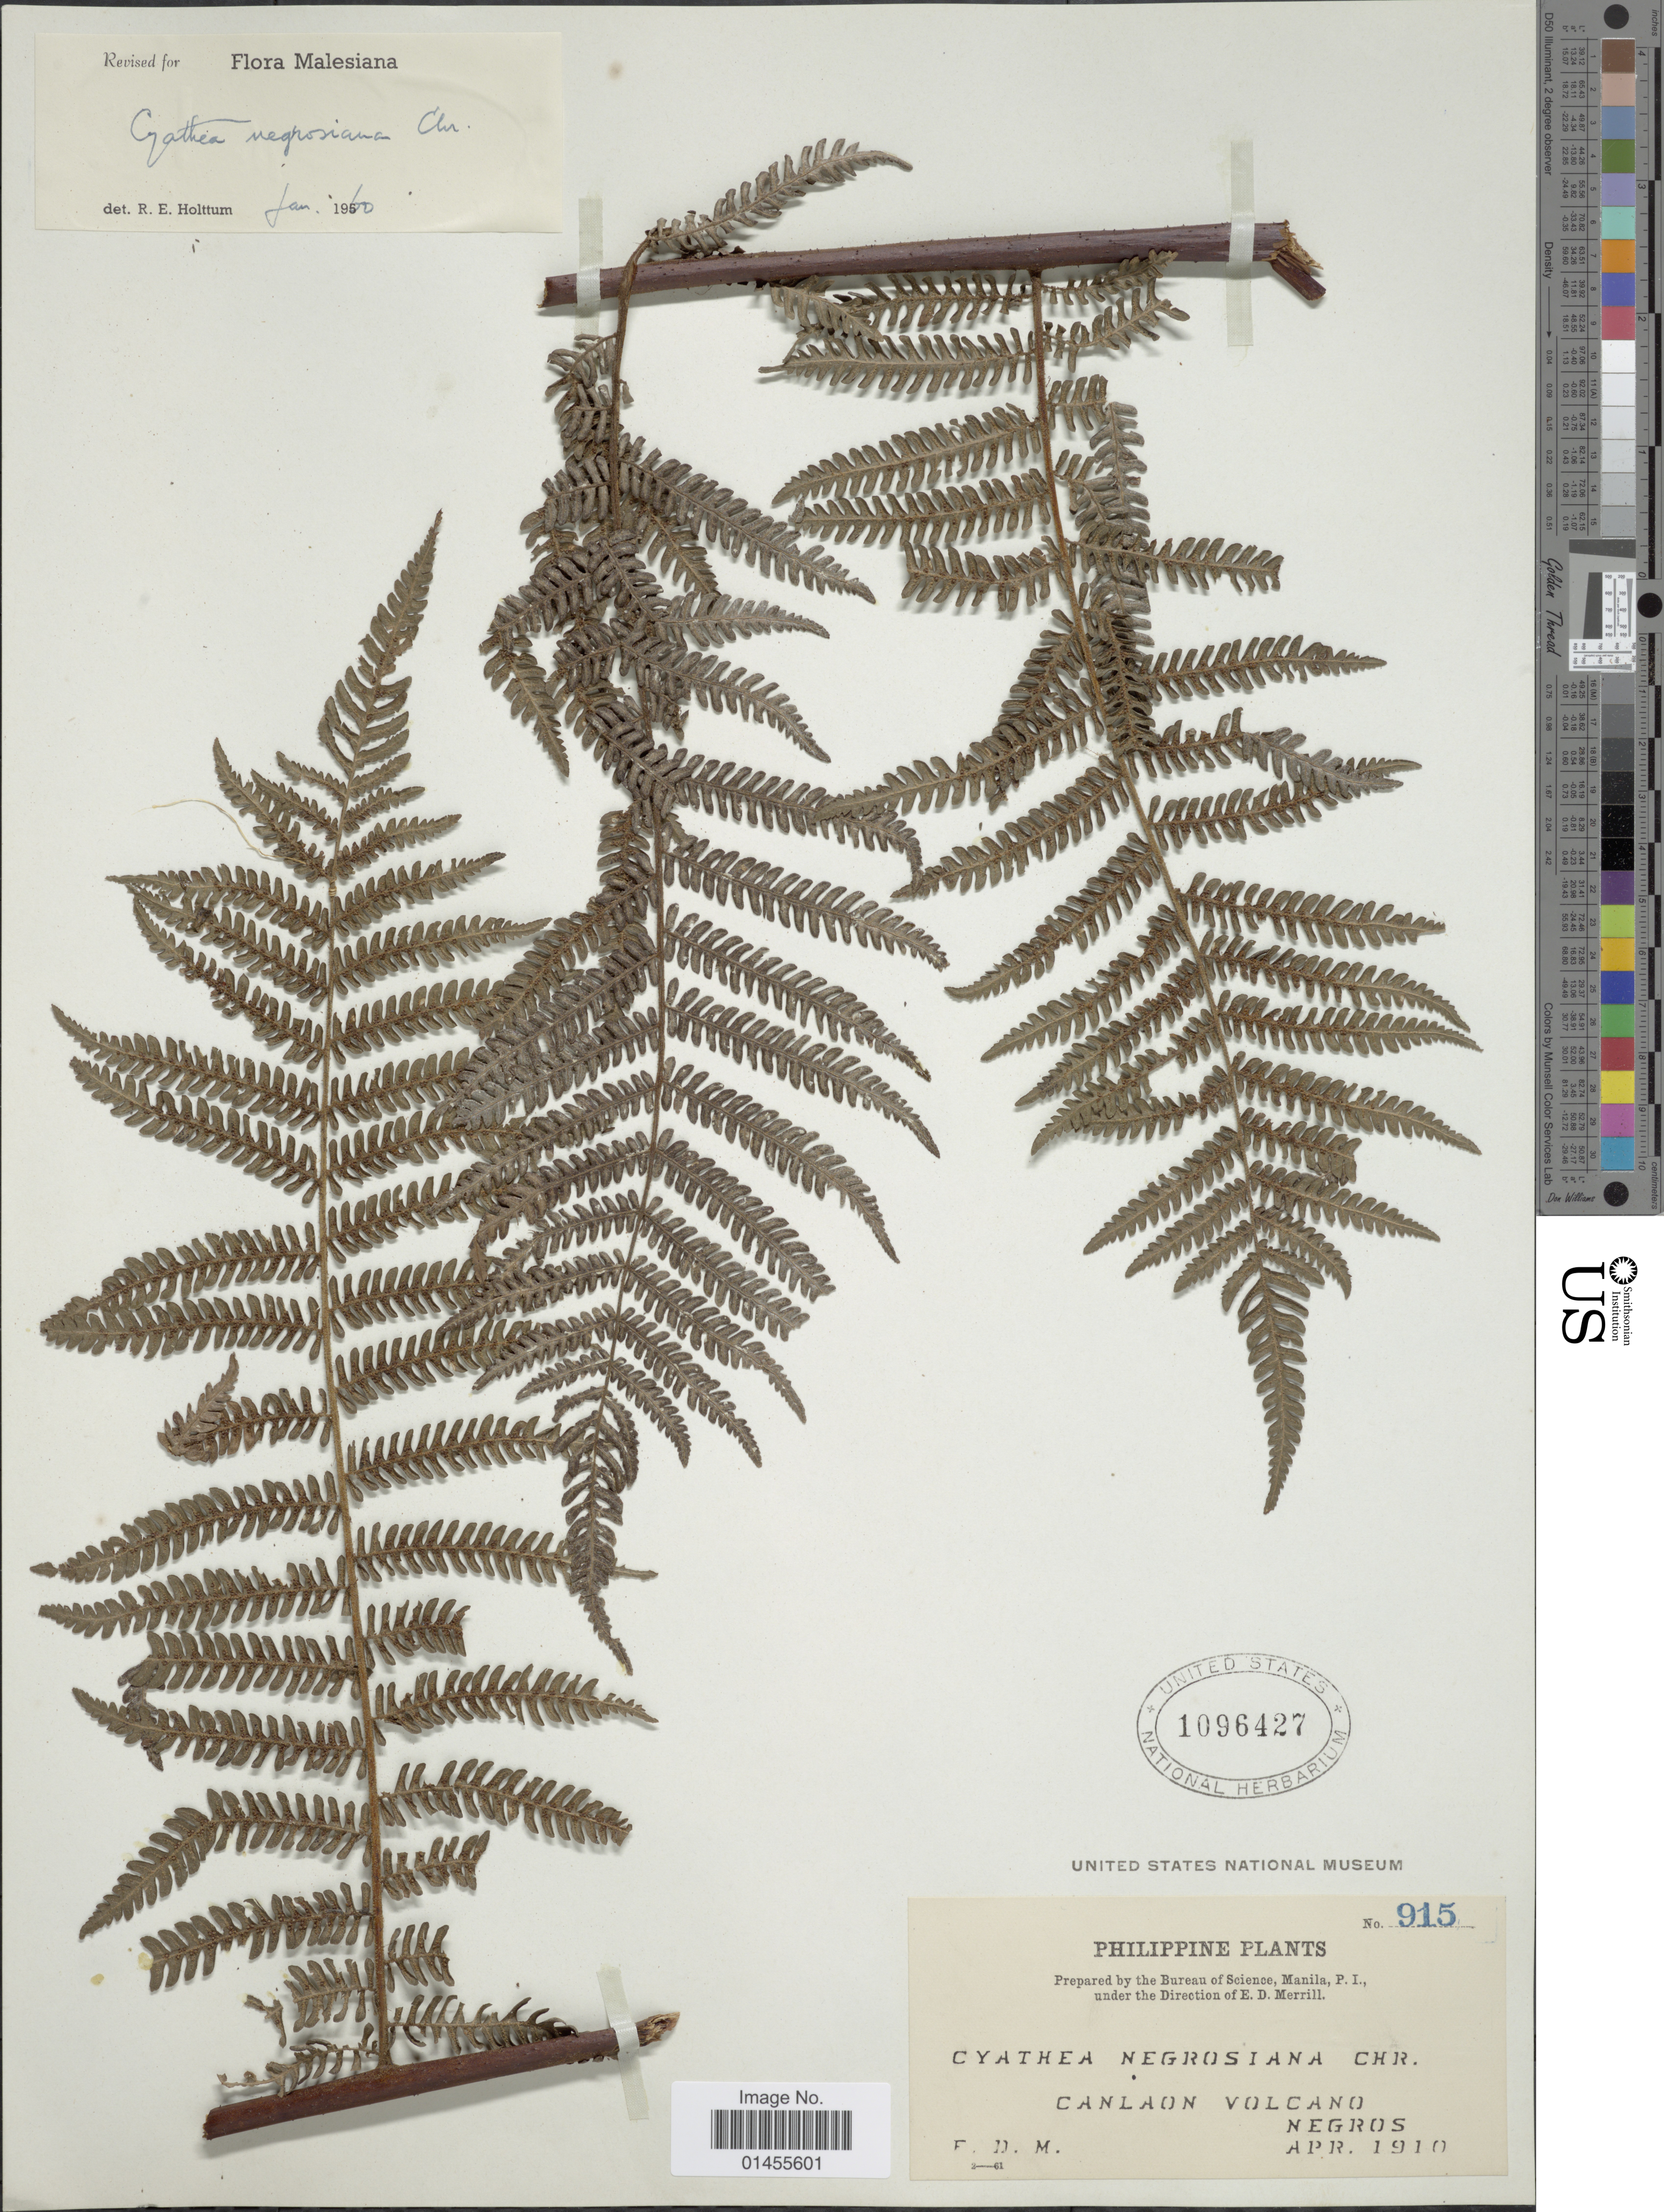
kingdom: Plantae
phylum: Tracheophyta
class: Polypodiopsida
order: Cyatheales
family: Cyatheaceae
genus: Alsophila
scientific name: Alsophila negrosiana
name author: (Christ) R.M. Tryon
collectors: F. D. M.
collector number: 915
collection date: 1910-04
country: Philippines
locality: Canlaon Valcano, Negros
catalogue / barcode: US 1096427